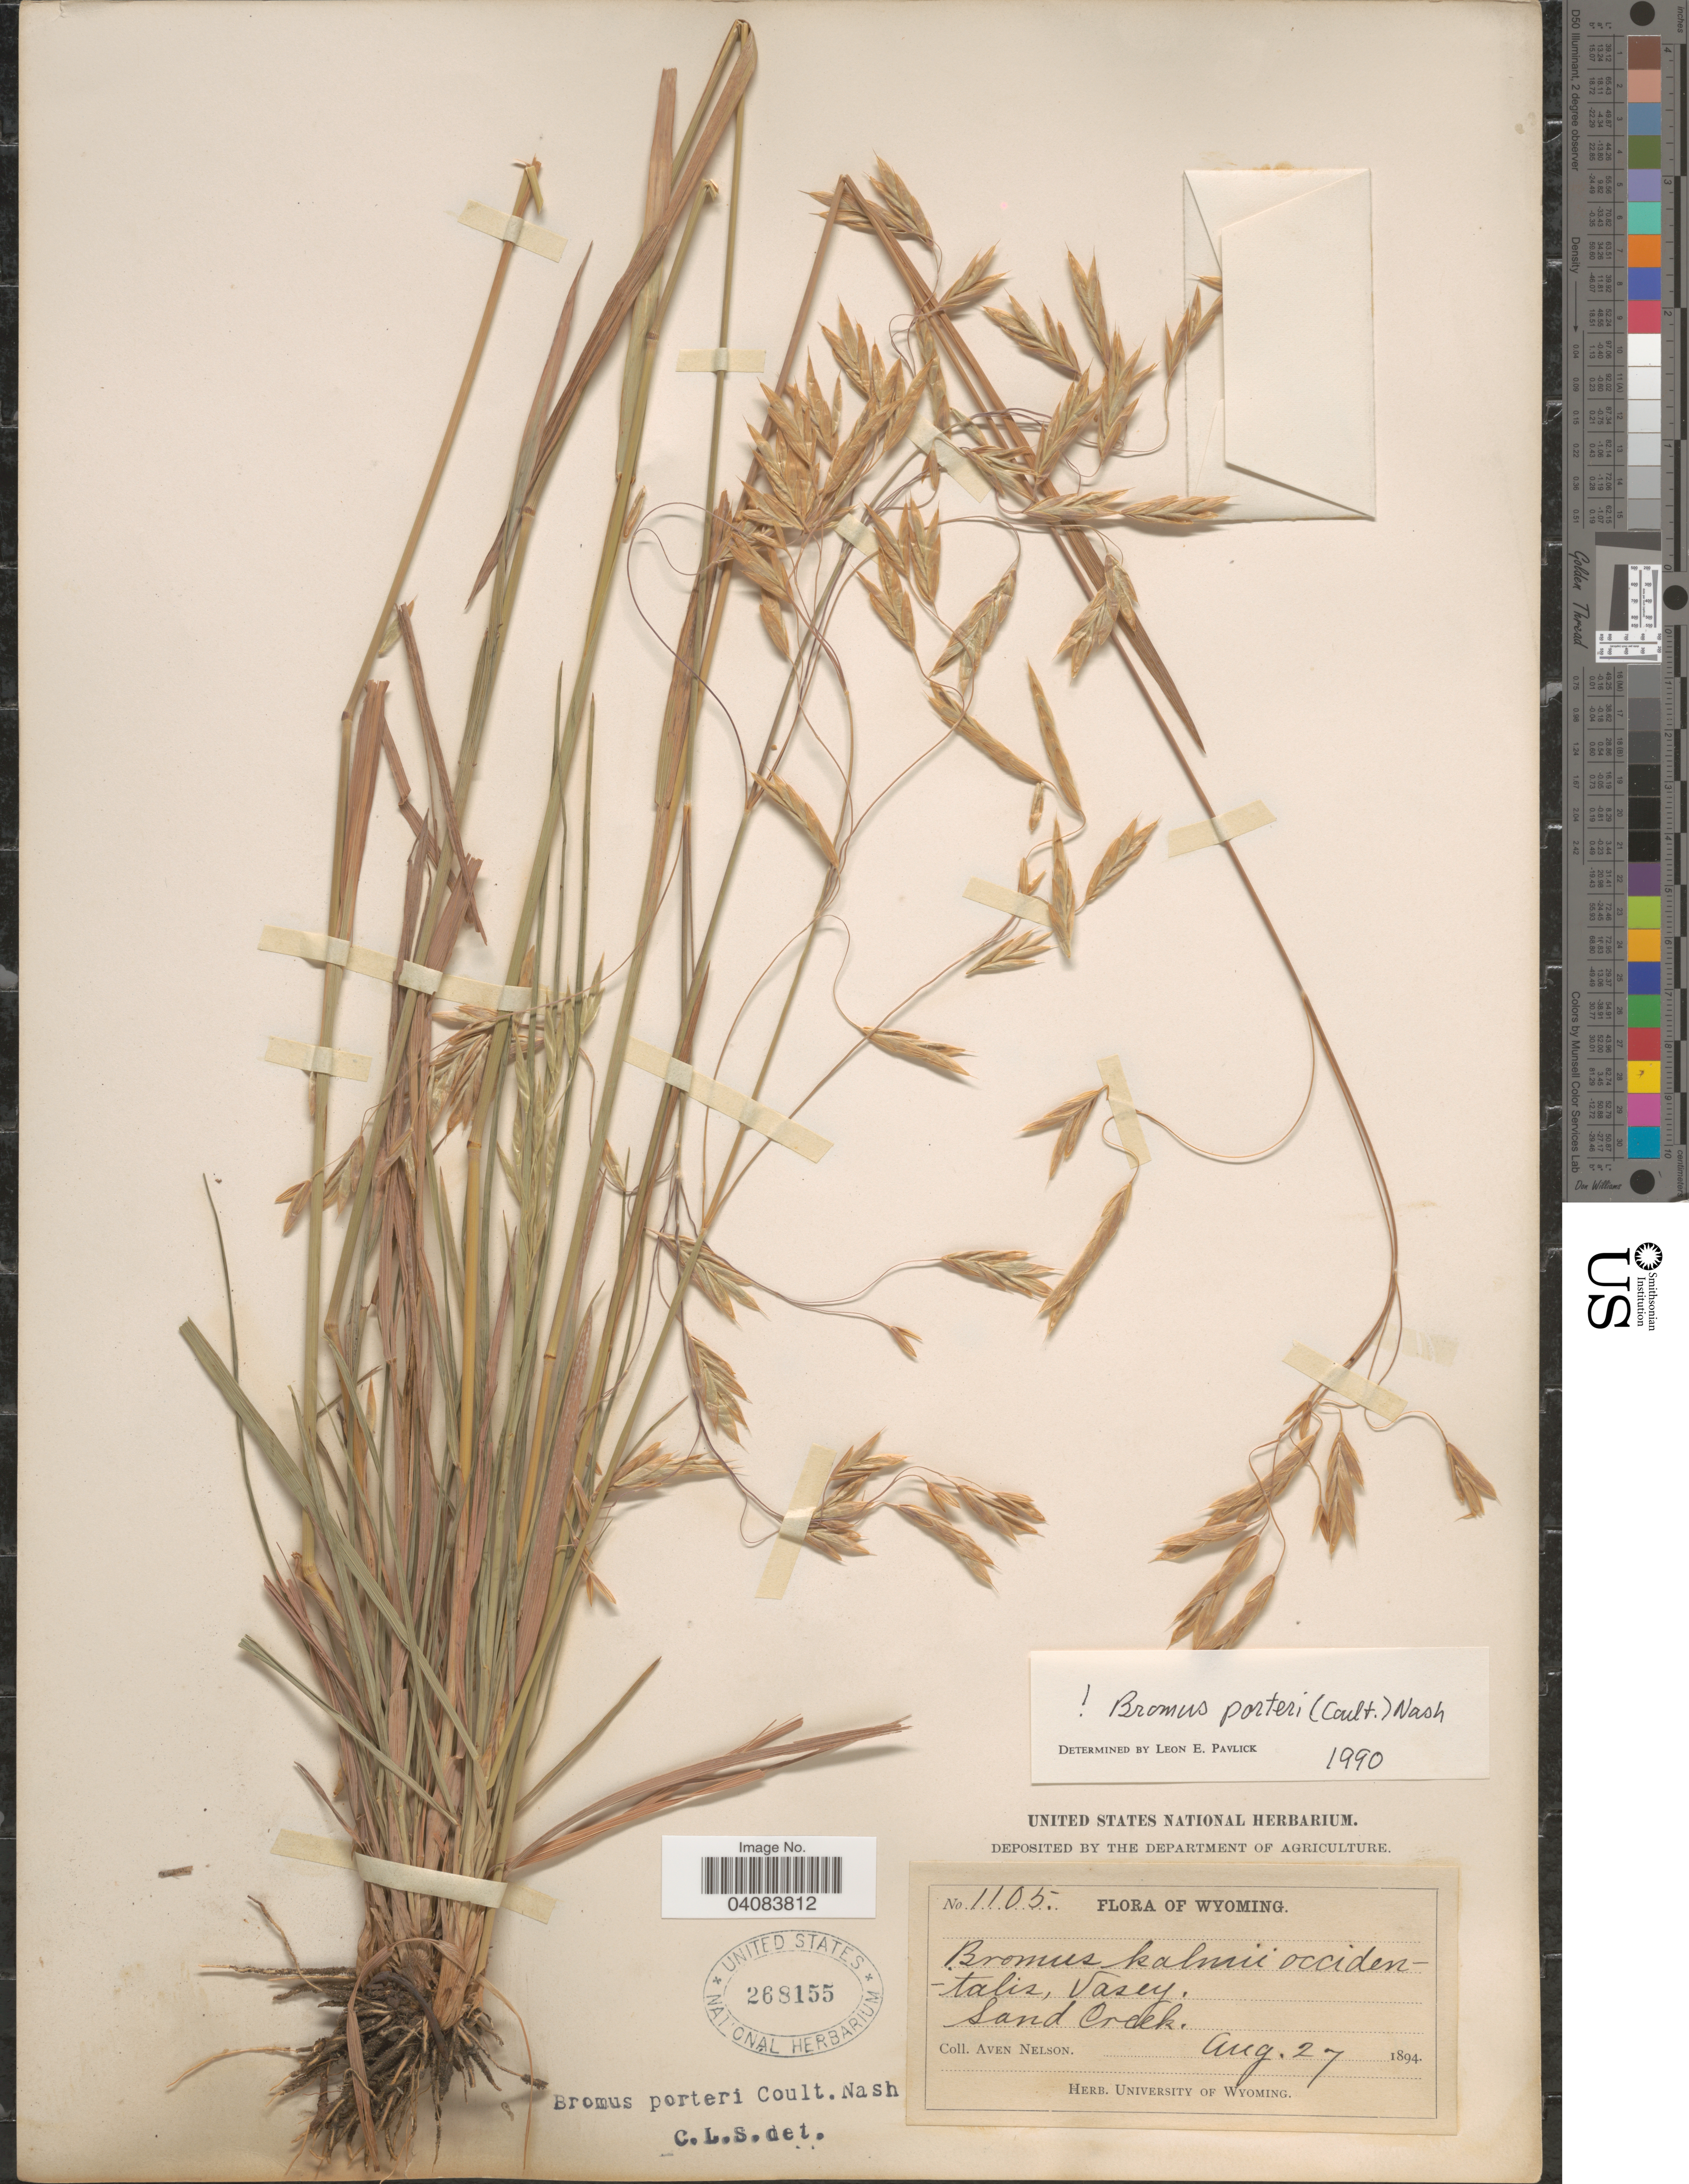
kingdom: Plantae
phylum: Tracheophyta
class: Liliopsida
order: Poales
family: Poaceae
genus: Bromus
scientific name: Bromus porteri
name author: (J.M. Coult.) Nash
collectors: A. Nelson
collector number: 1105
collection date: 1894-08-27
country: United States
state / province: Wyoming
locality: Sand Creek.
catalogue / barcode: US 268155